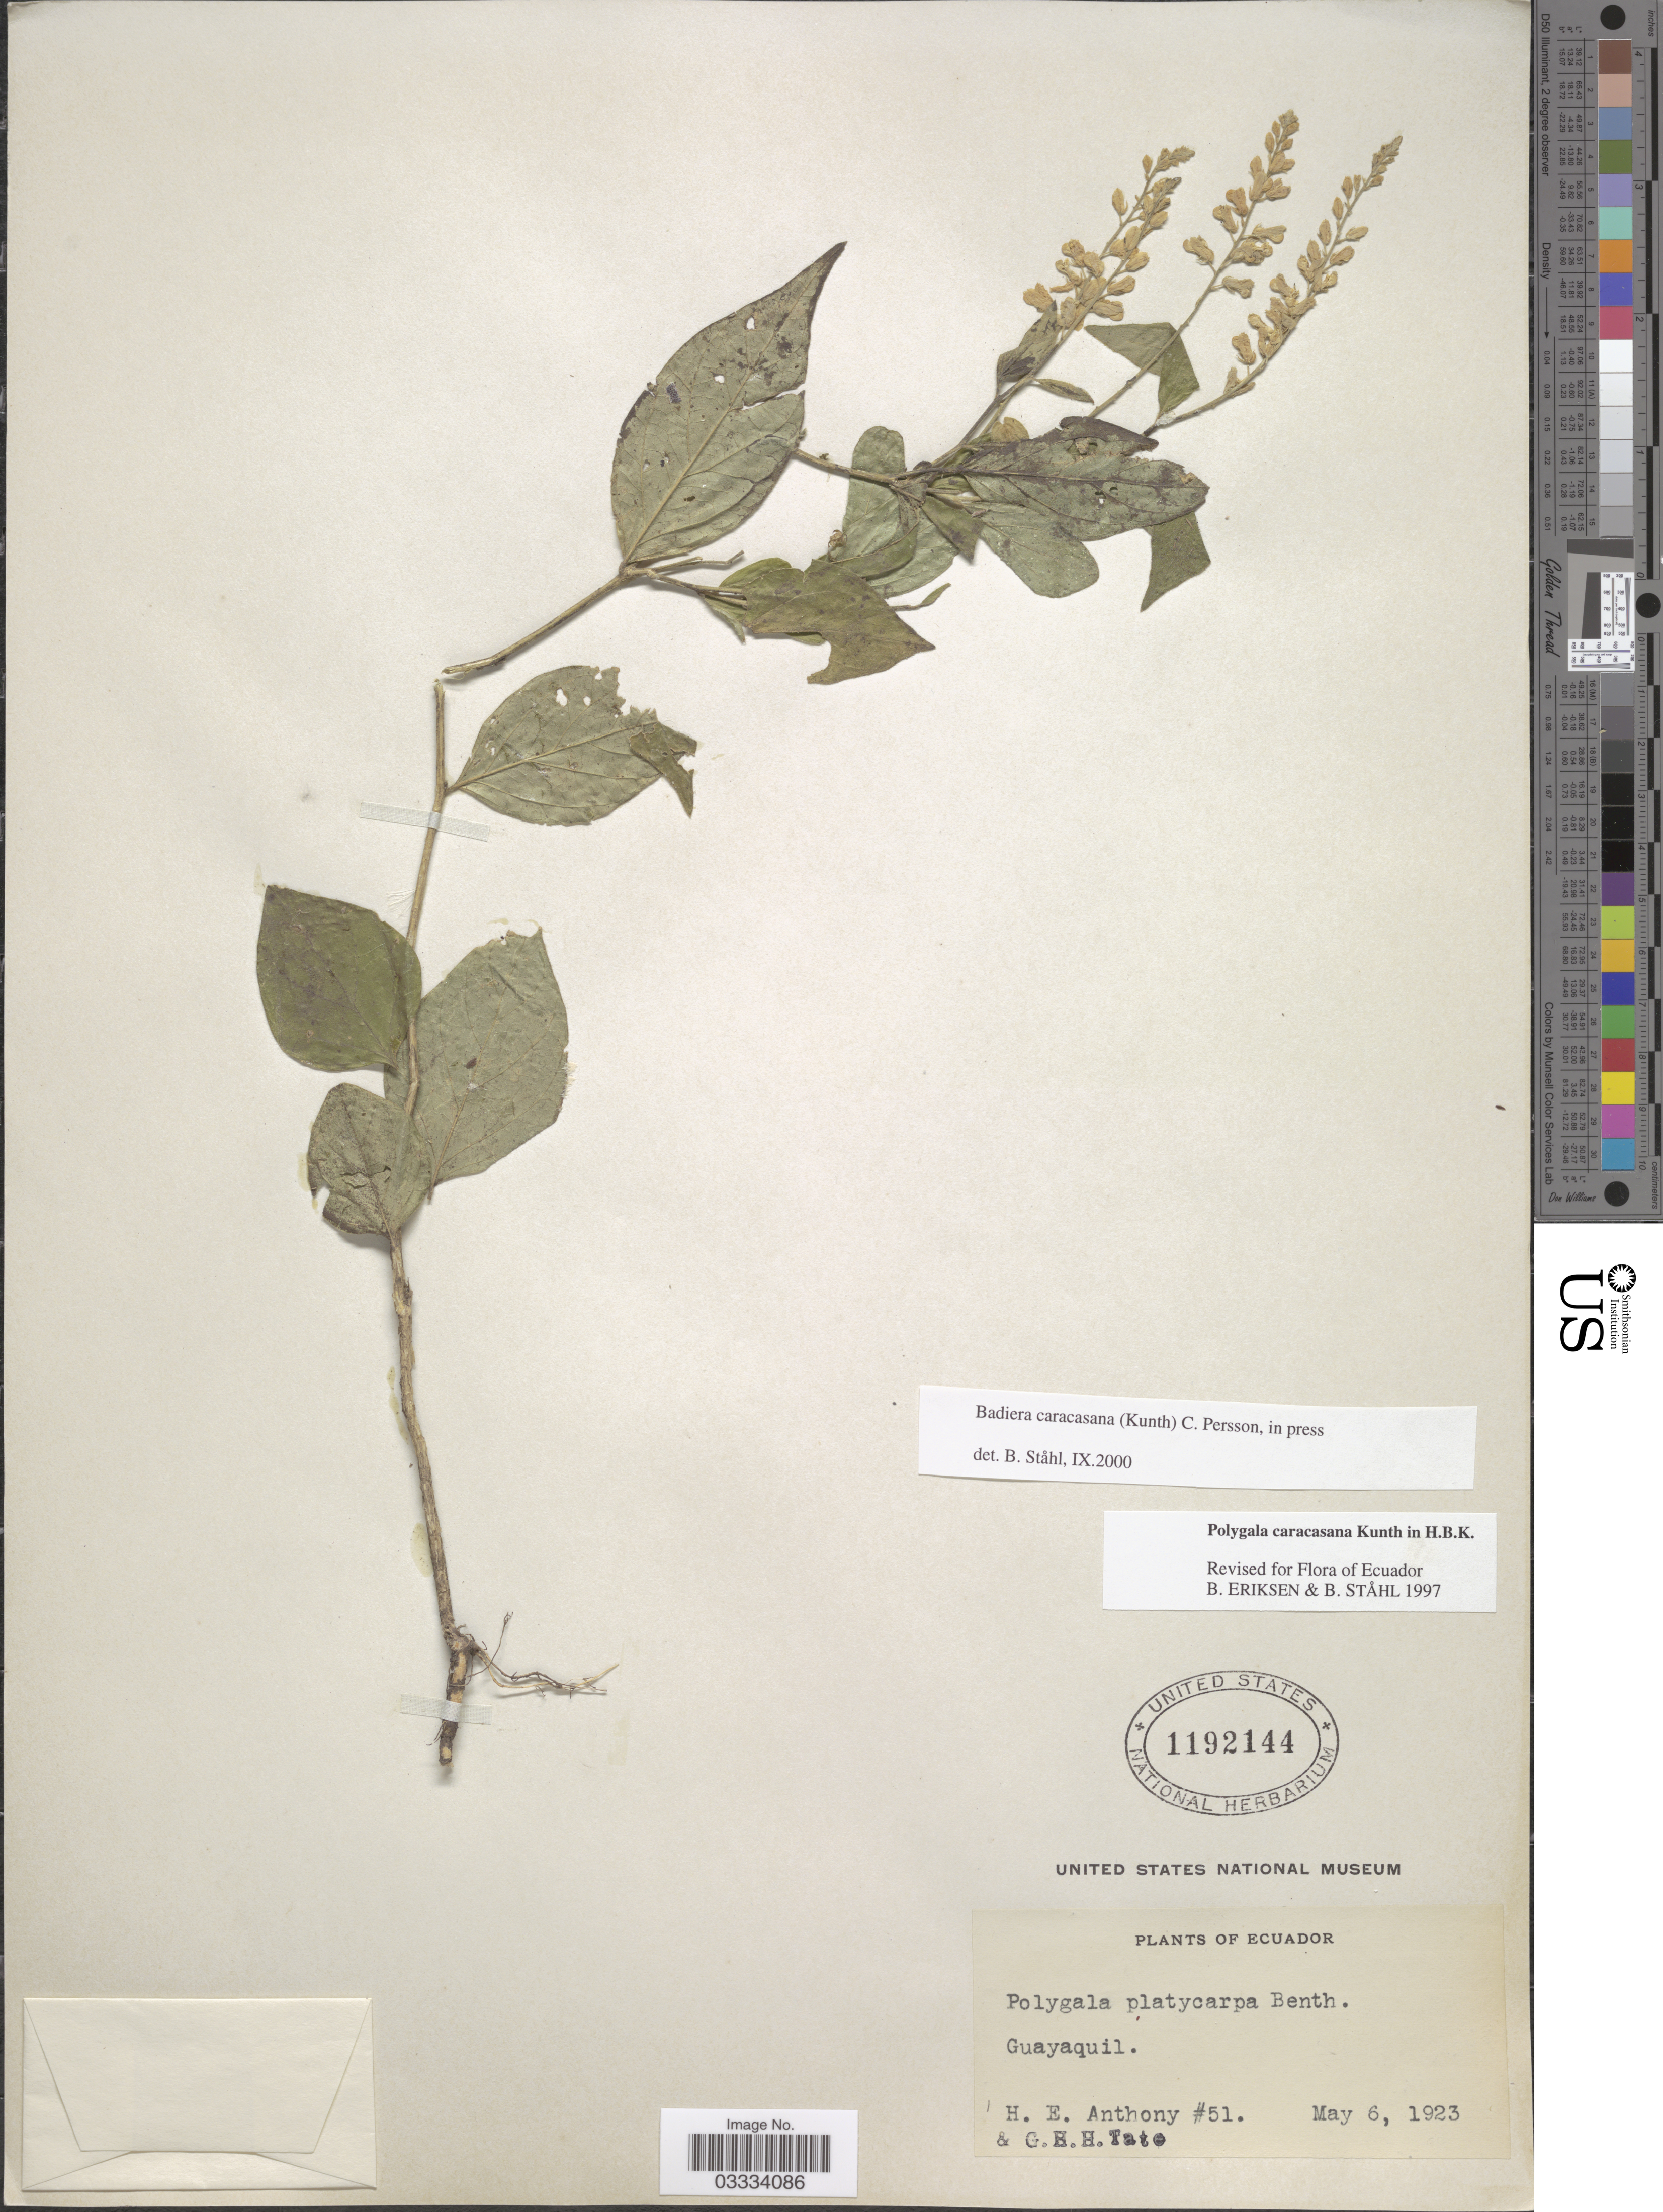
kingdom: Plantae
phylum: Tracheophyta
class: Magnoliopsida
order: Fabales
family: Polygalaceae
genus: Hebecarpa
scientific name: Hebecarpa platycarpa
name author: (Benth.) J.R. Abbott & J.F.B. Pastore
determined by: Strong, Mark T., (BOT), Smithsonian Institution - National Museum of Natural History (UNITED STATES)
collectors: H. E. Anthony & G. H. H.Tate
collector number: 51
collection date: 1923-05-06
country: Ecuador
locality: Guayaquil.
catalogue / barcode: US 1192144